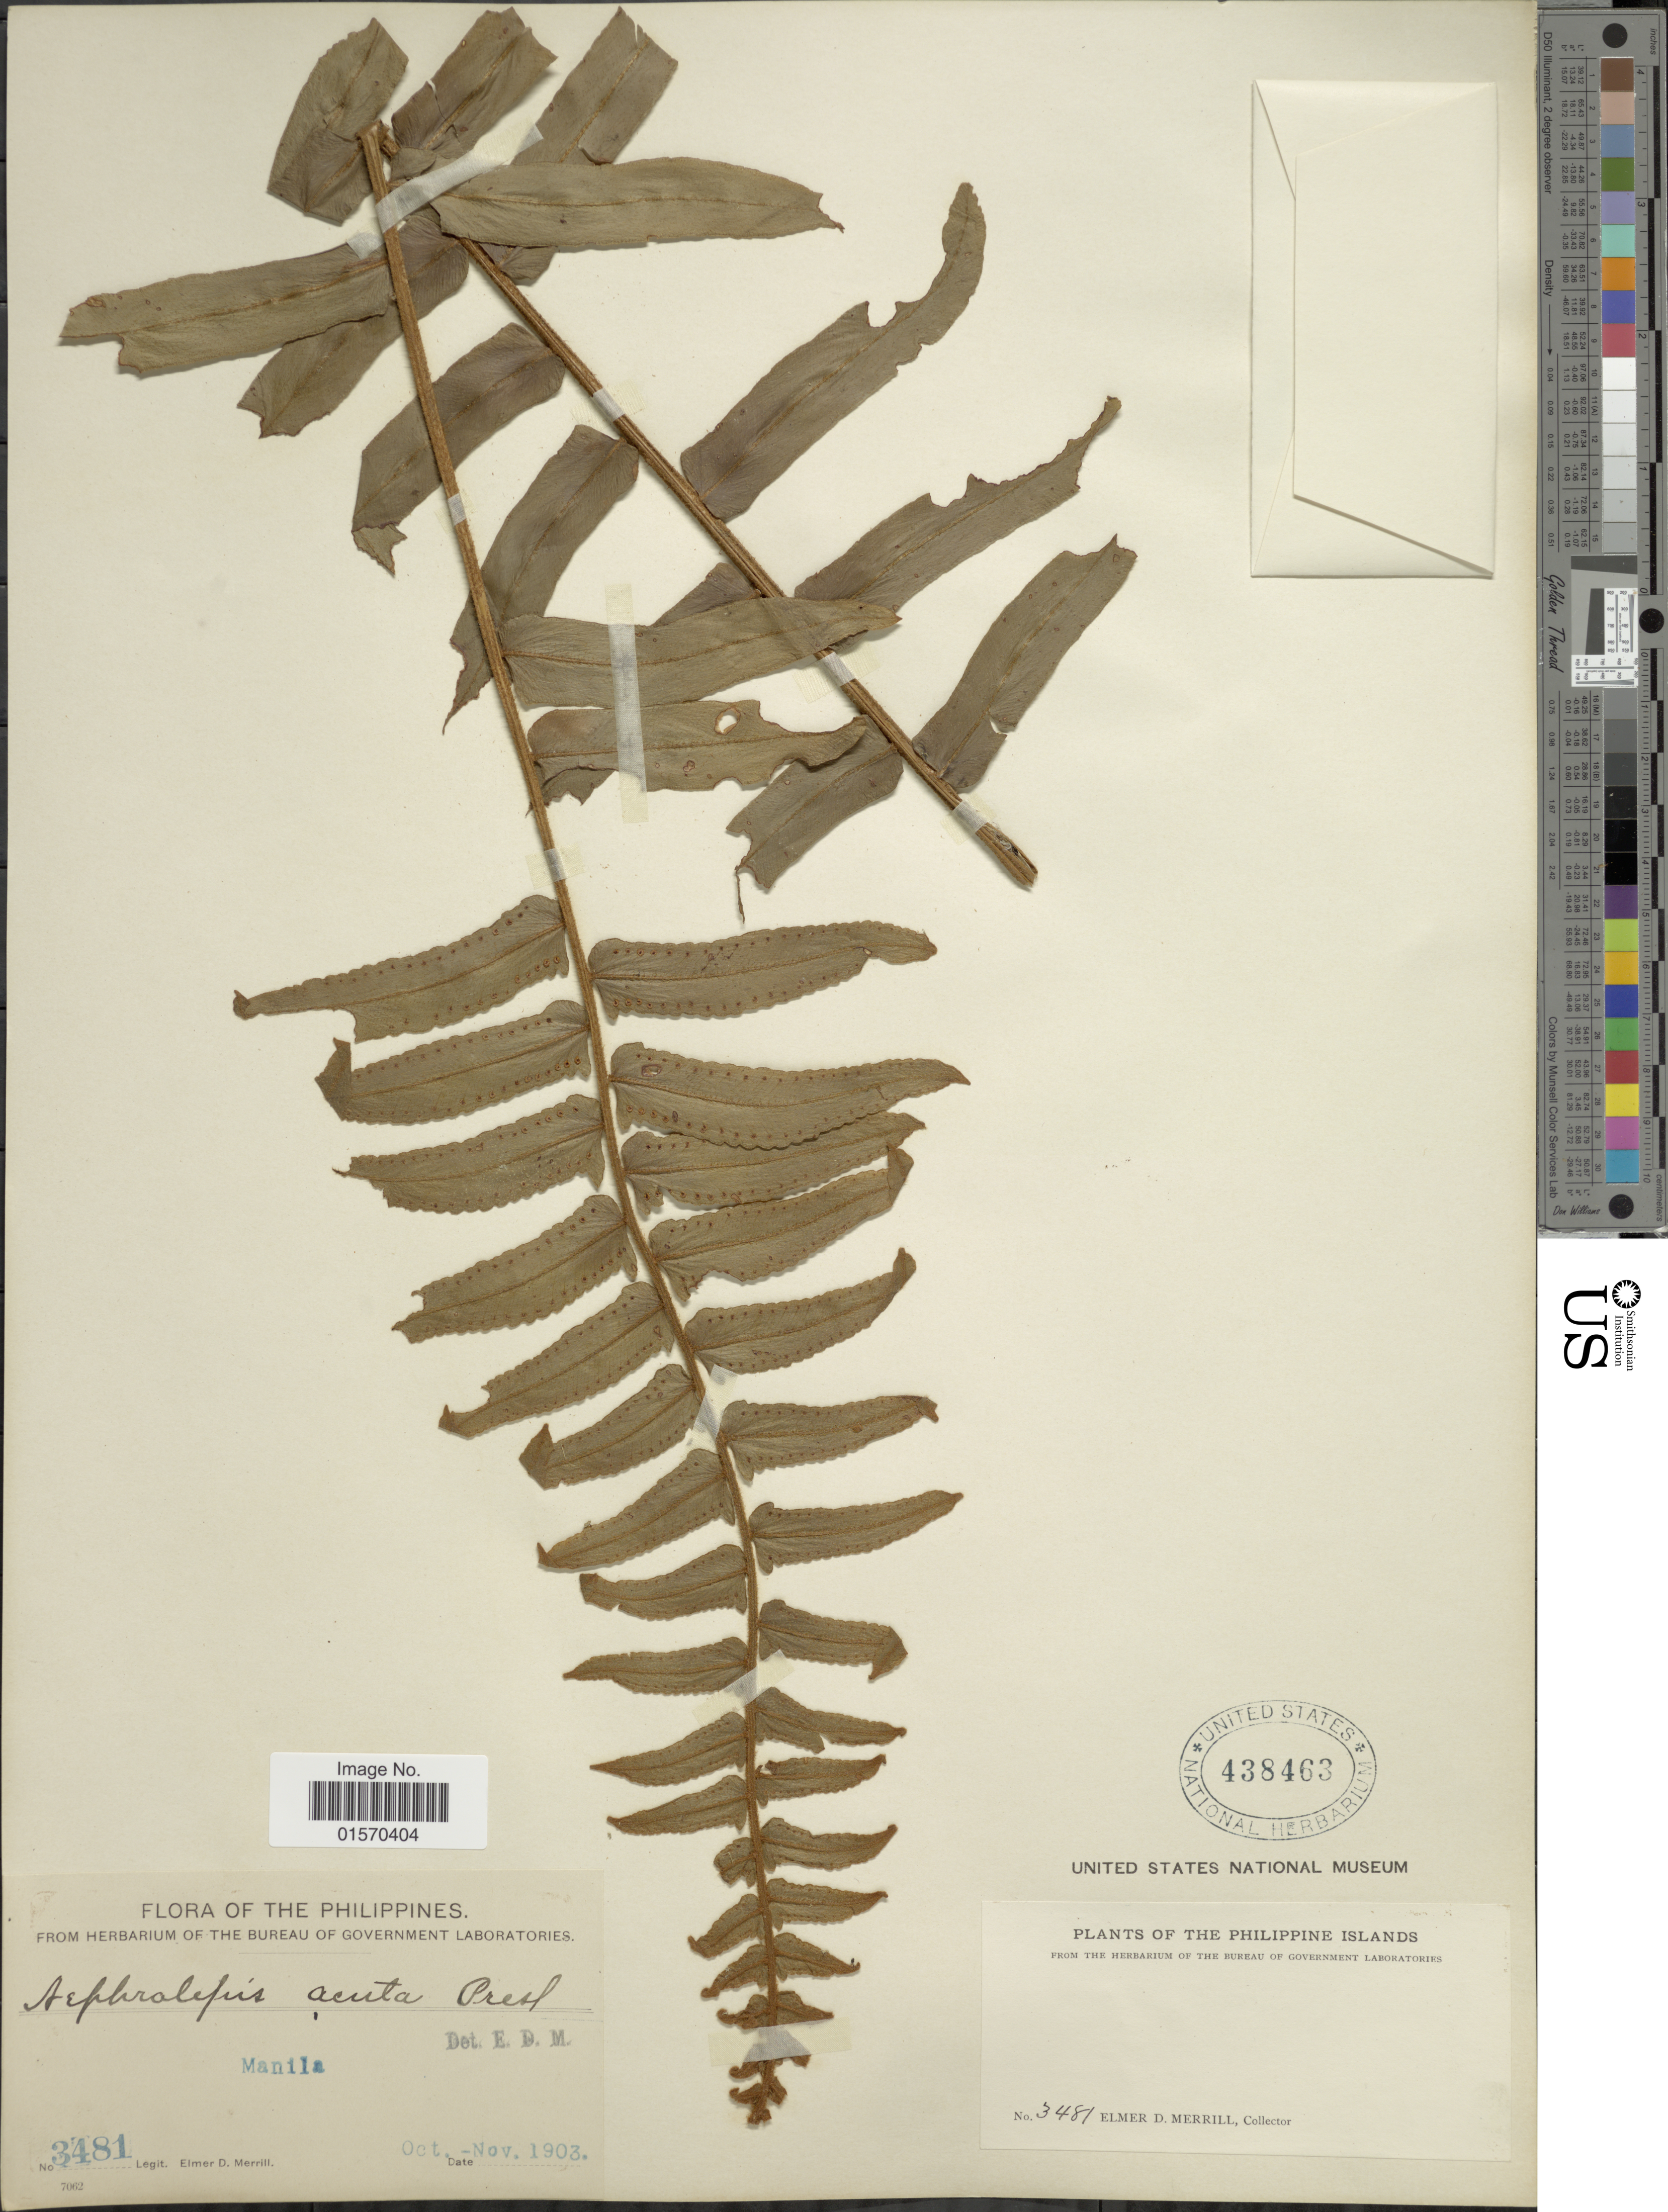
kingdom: Plantae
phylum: Tracheophyta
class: Polypodiopsida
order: Polypodiales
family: Nephrolepidaceae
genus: Nephrolepis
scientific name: Nephrolepis biserrata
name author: (Sw.) Schott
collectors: E. D. Merrill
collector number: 3481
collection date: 1903-10/1903-11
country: Philippines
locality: Philippine Islands. Manila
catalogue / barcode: US 438463